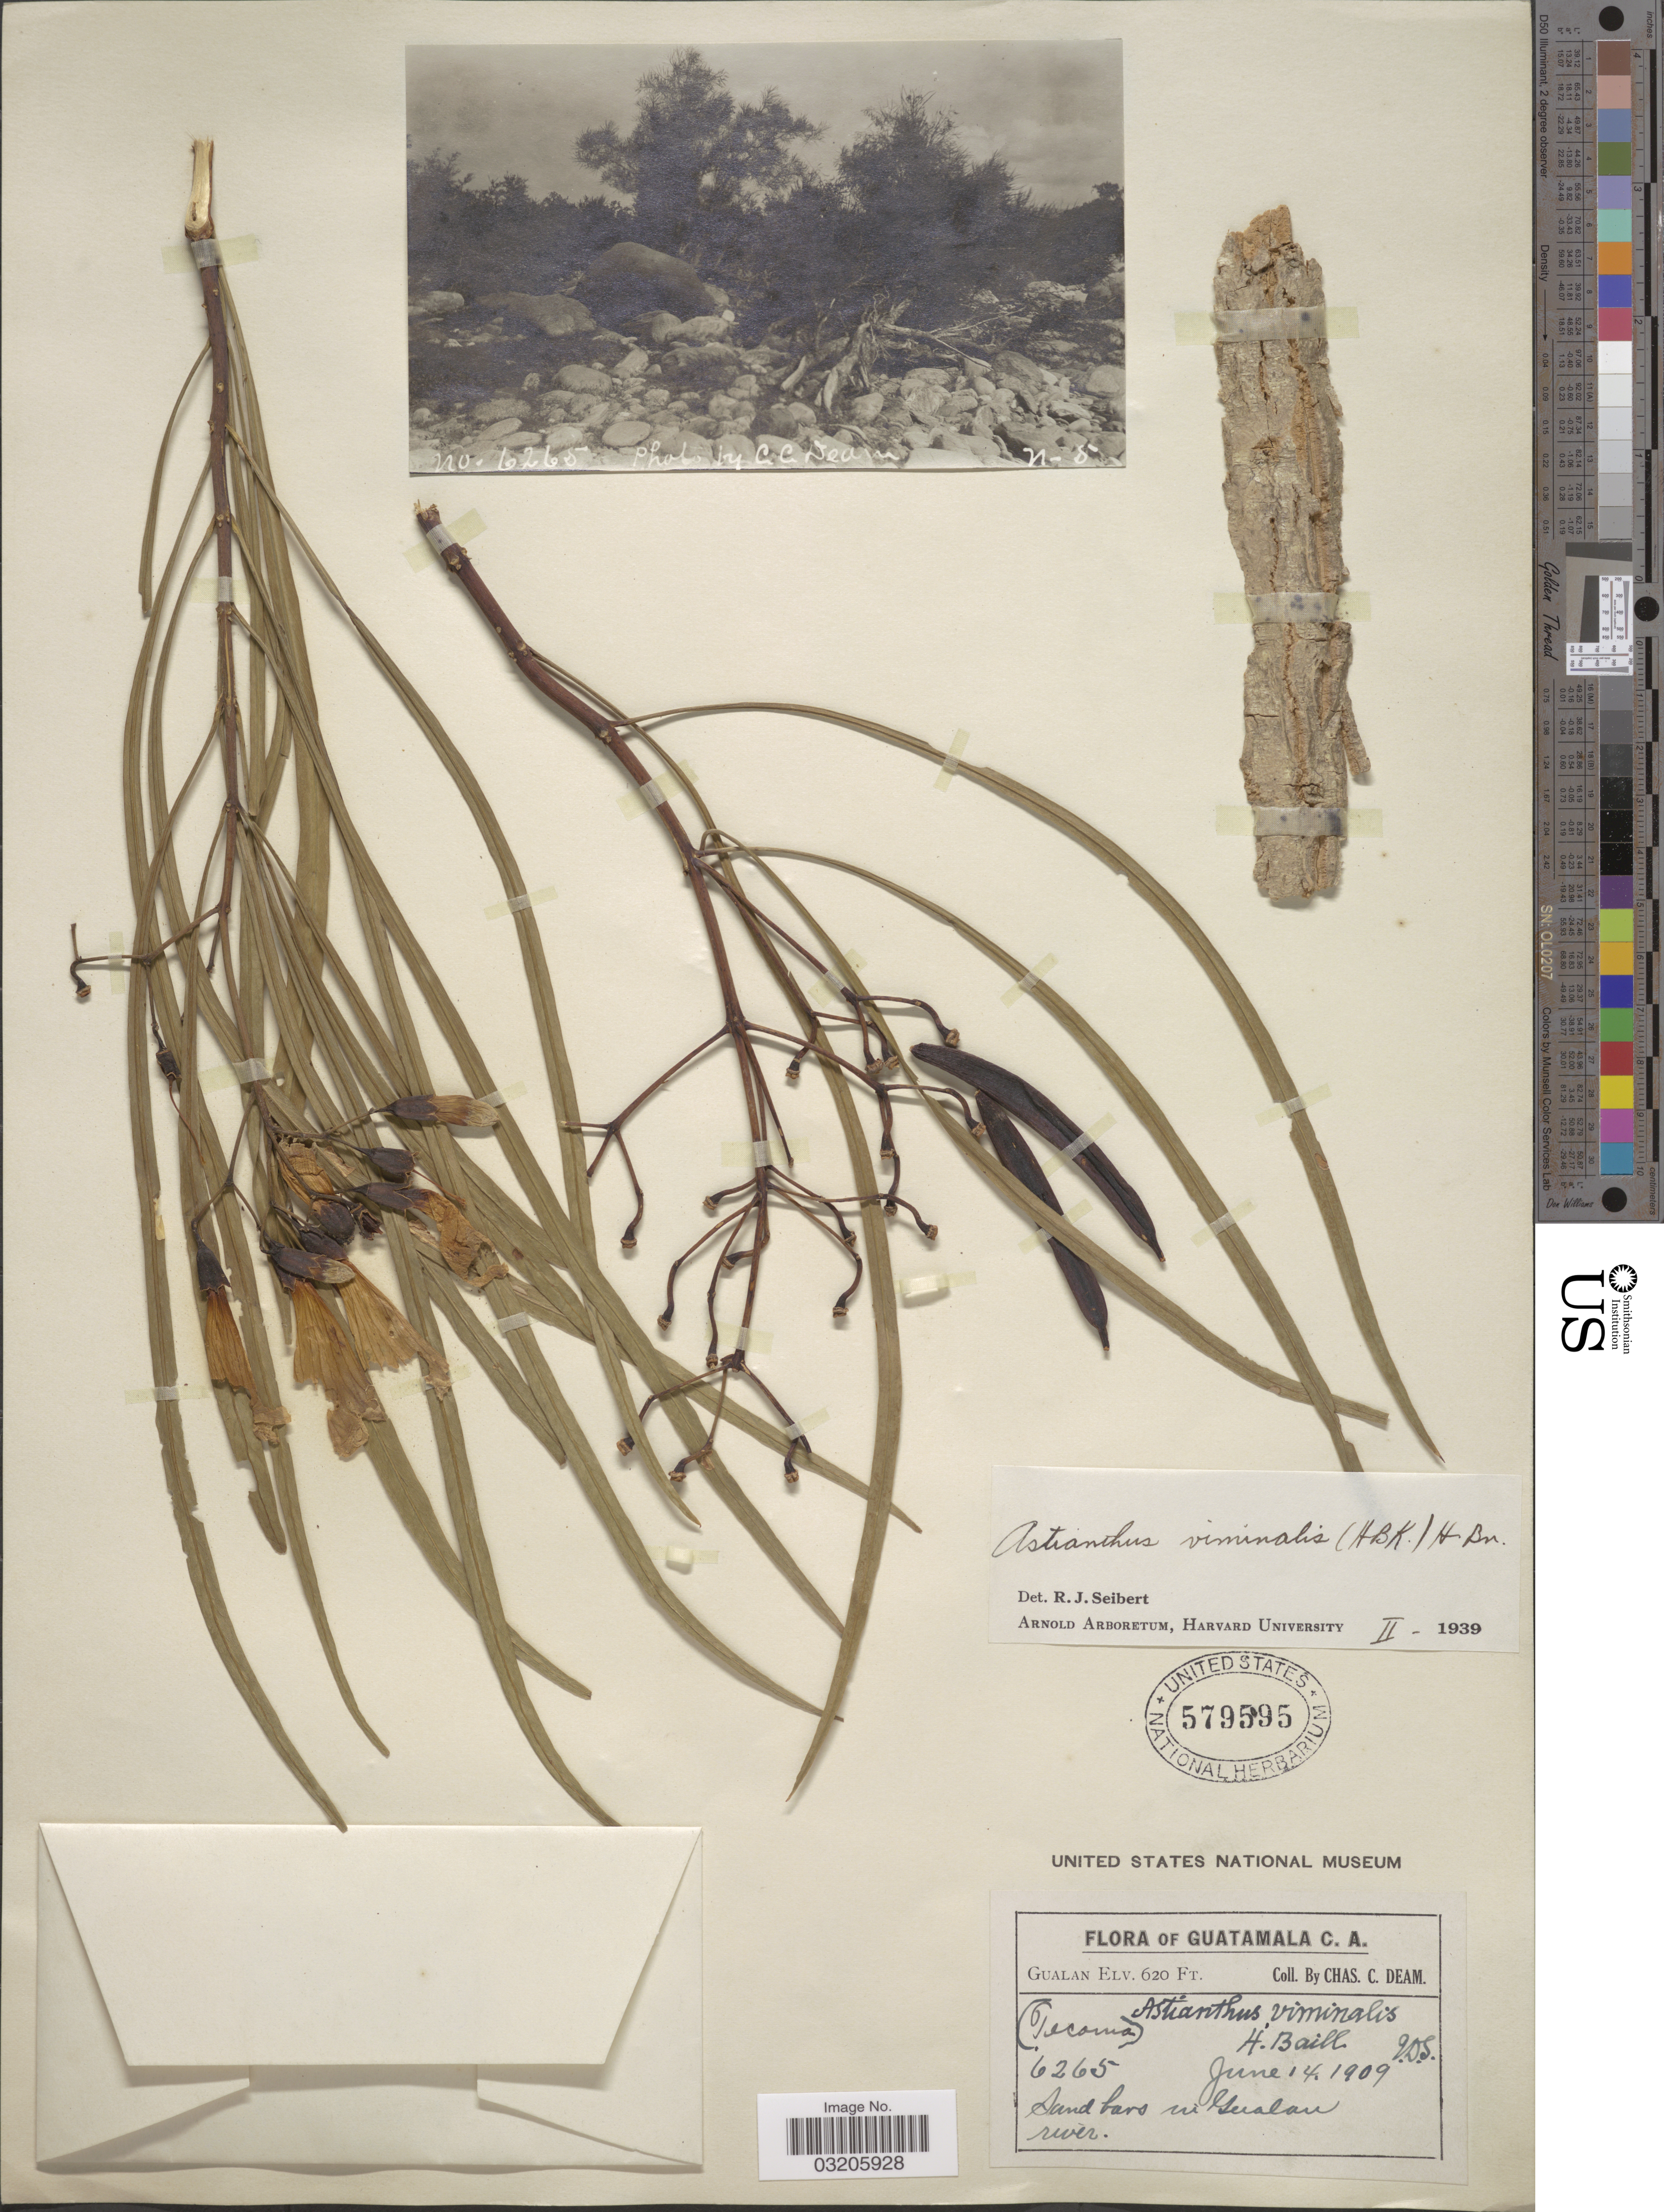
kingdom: Plantae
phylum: Tracheophyta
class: Magnoliopsida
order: Lamiales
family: Bignoniaceae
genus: Astianthus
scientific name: Astianthus viminalis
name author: (Kunth) Baill.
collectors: C. C. Deam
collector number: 6265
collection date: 1909-06-14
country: Guatemala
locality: Gualan. Sand bars in Gualan river.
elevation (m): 189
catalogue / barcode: US 579595